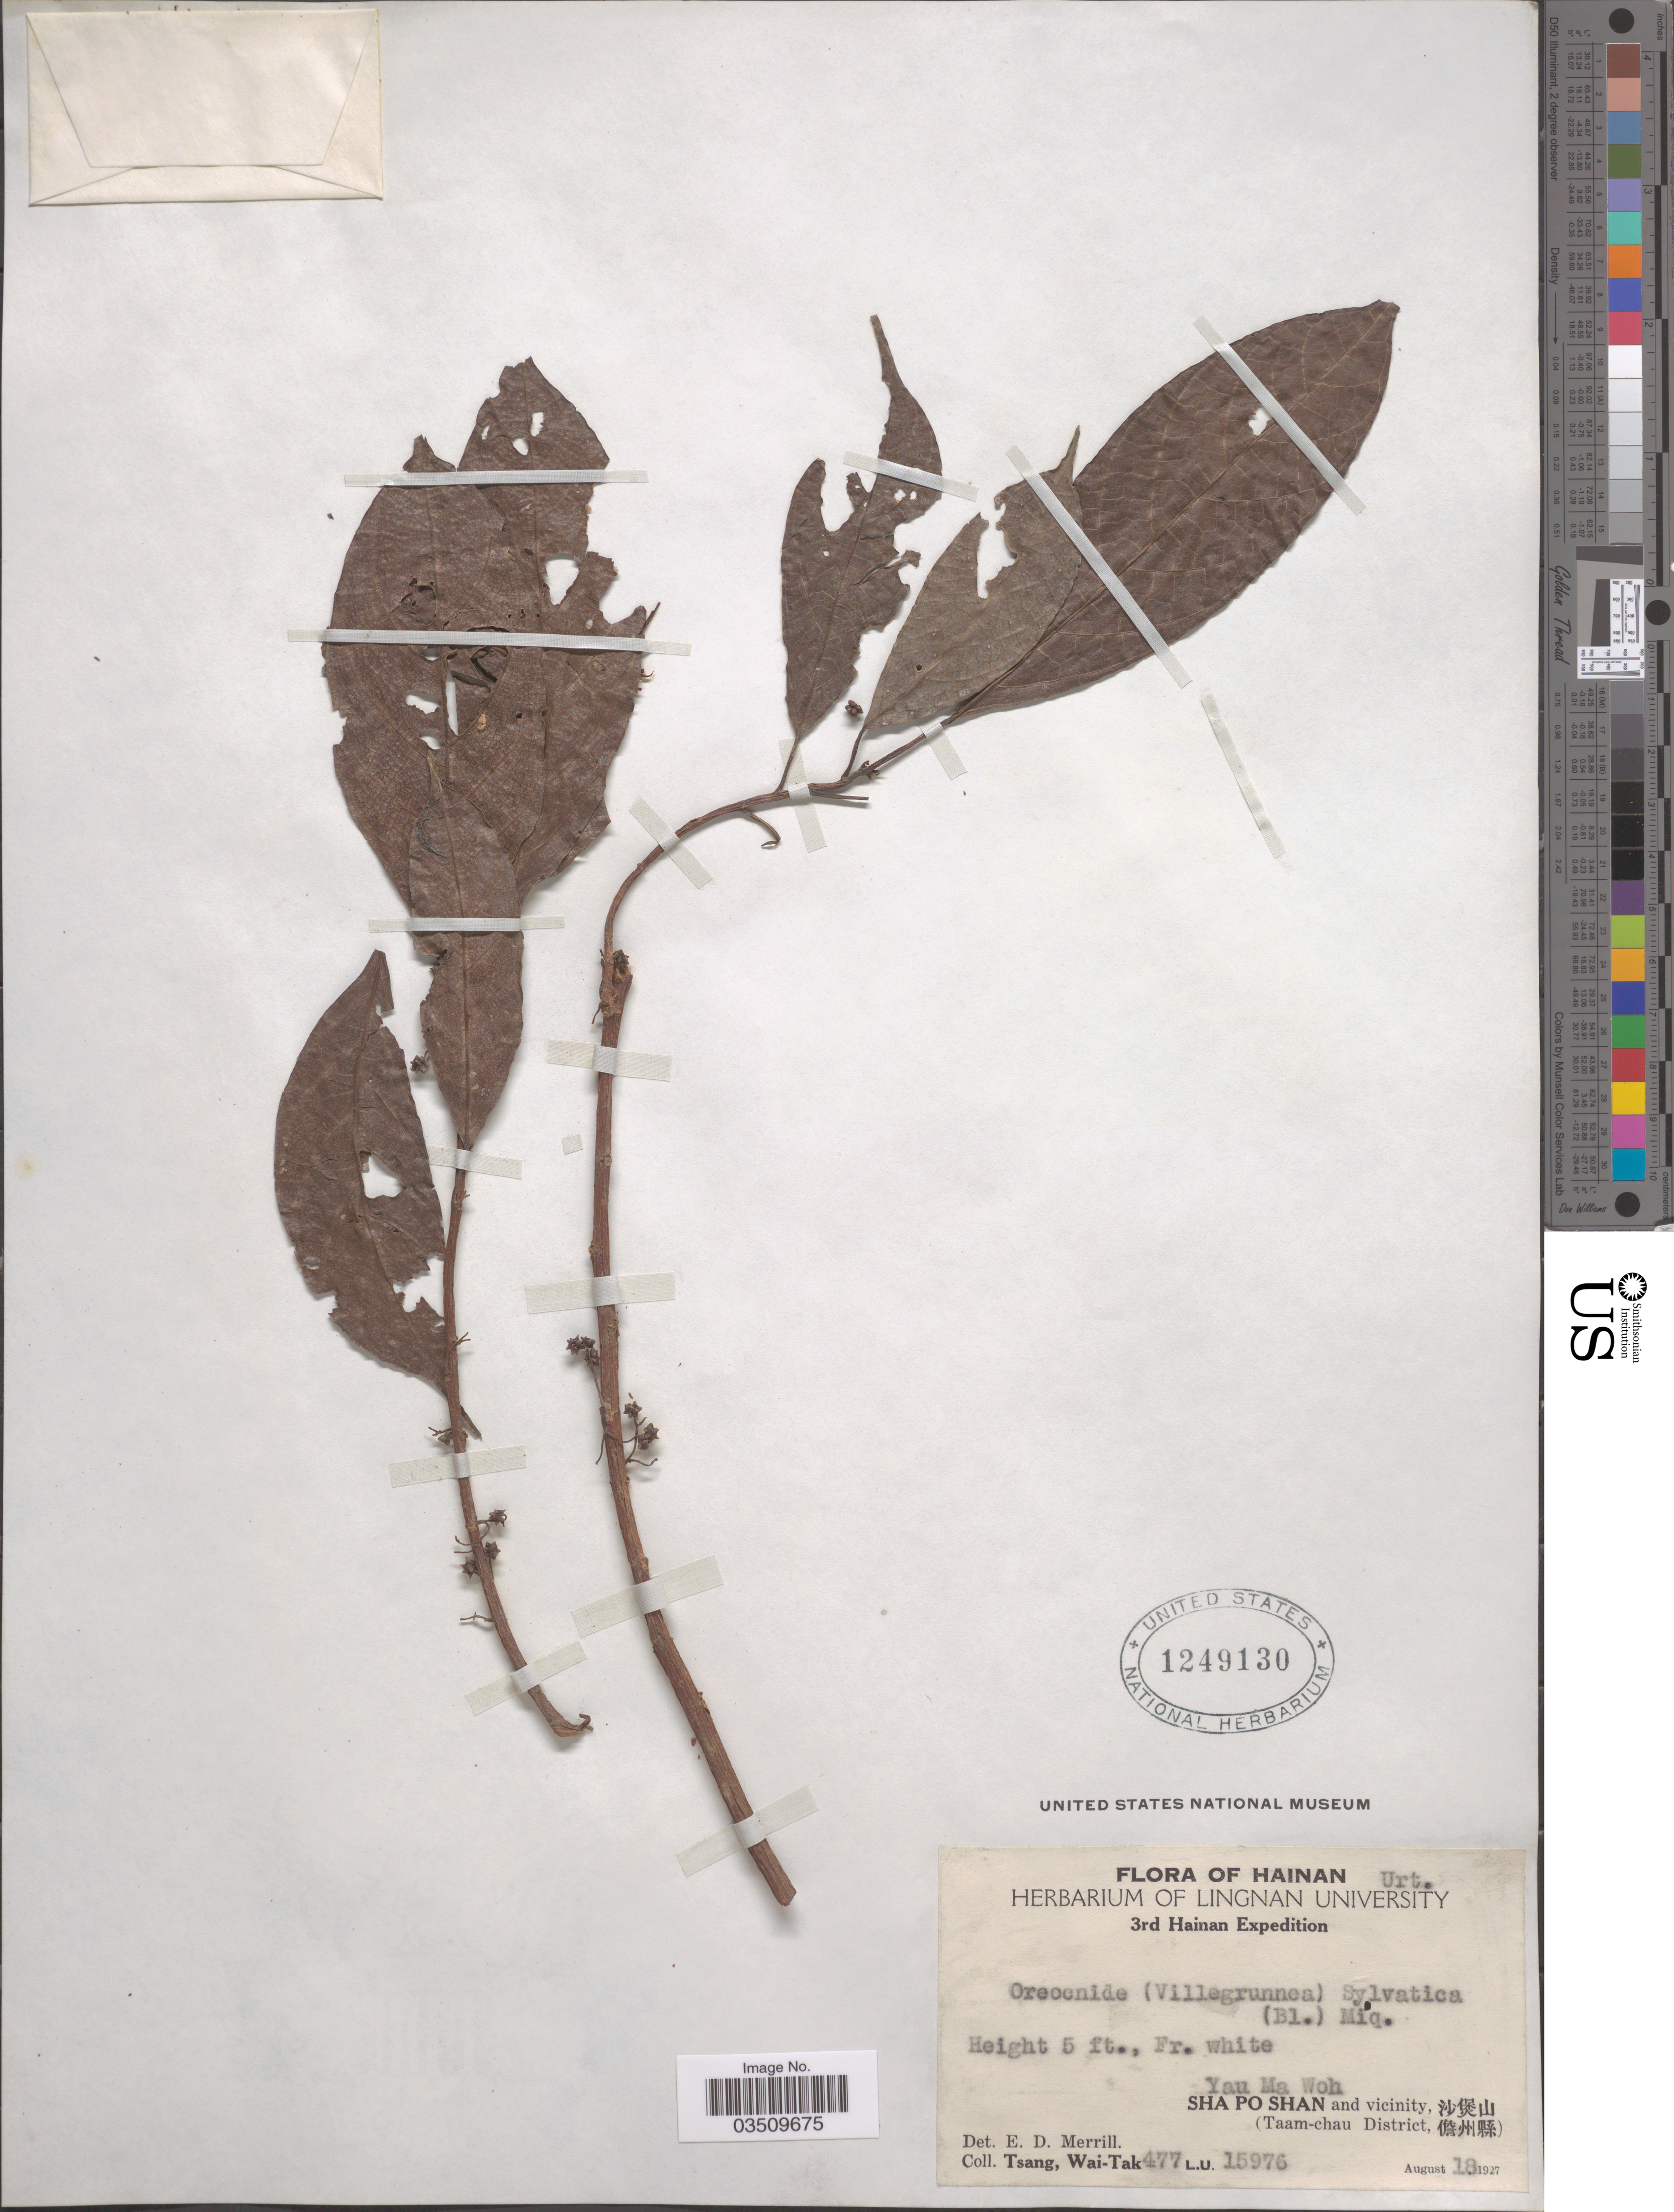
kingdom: Plantae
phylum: Tracheophyta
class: Magnoliopsida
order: Rosales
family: Urticaceae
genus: Oreocnide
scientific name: Oreocnide rubescens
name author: (Blume) Miq.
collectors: W. T. Tsang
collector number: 477LU15976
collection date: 1927-08-18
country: China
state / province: Hainan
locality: Yau Ma Woh. Sha Po Shan and vicinity, x. ( Taam-chau District, x).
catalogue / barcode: US 1249130